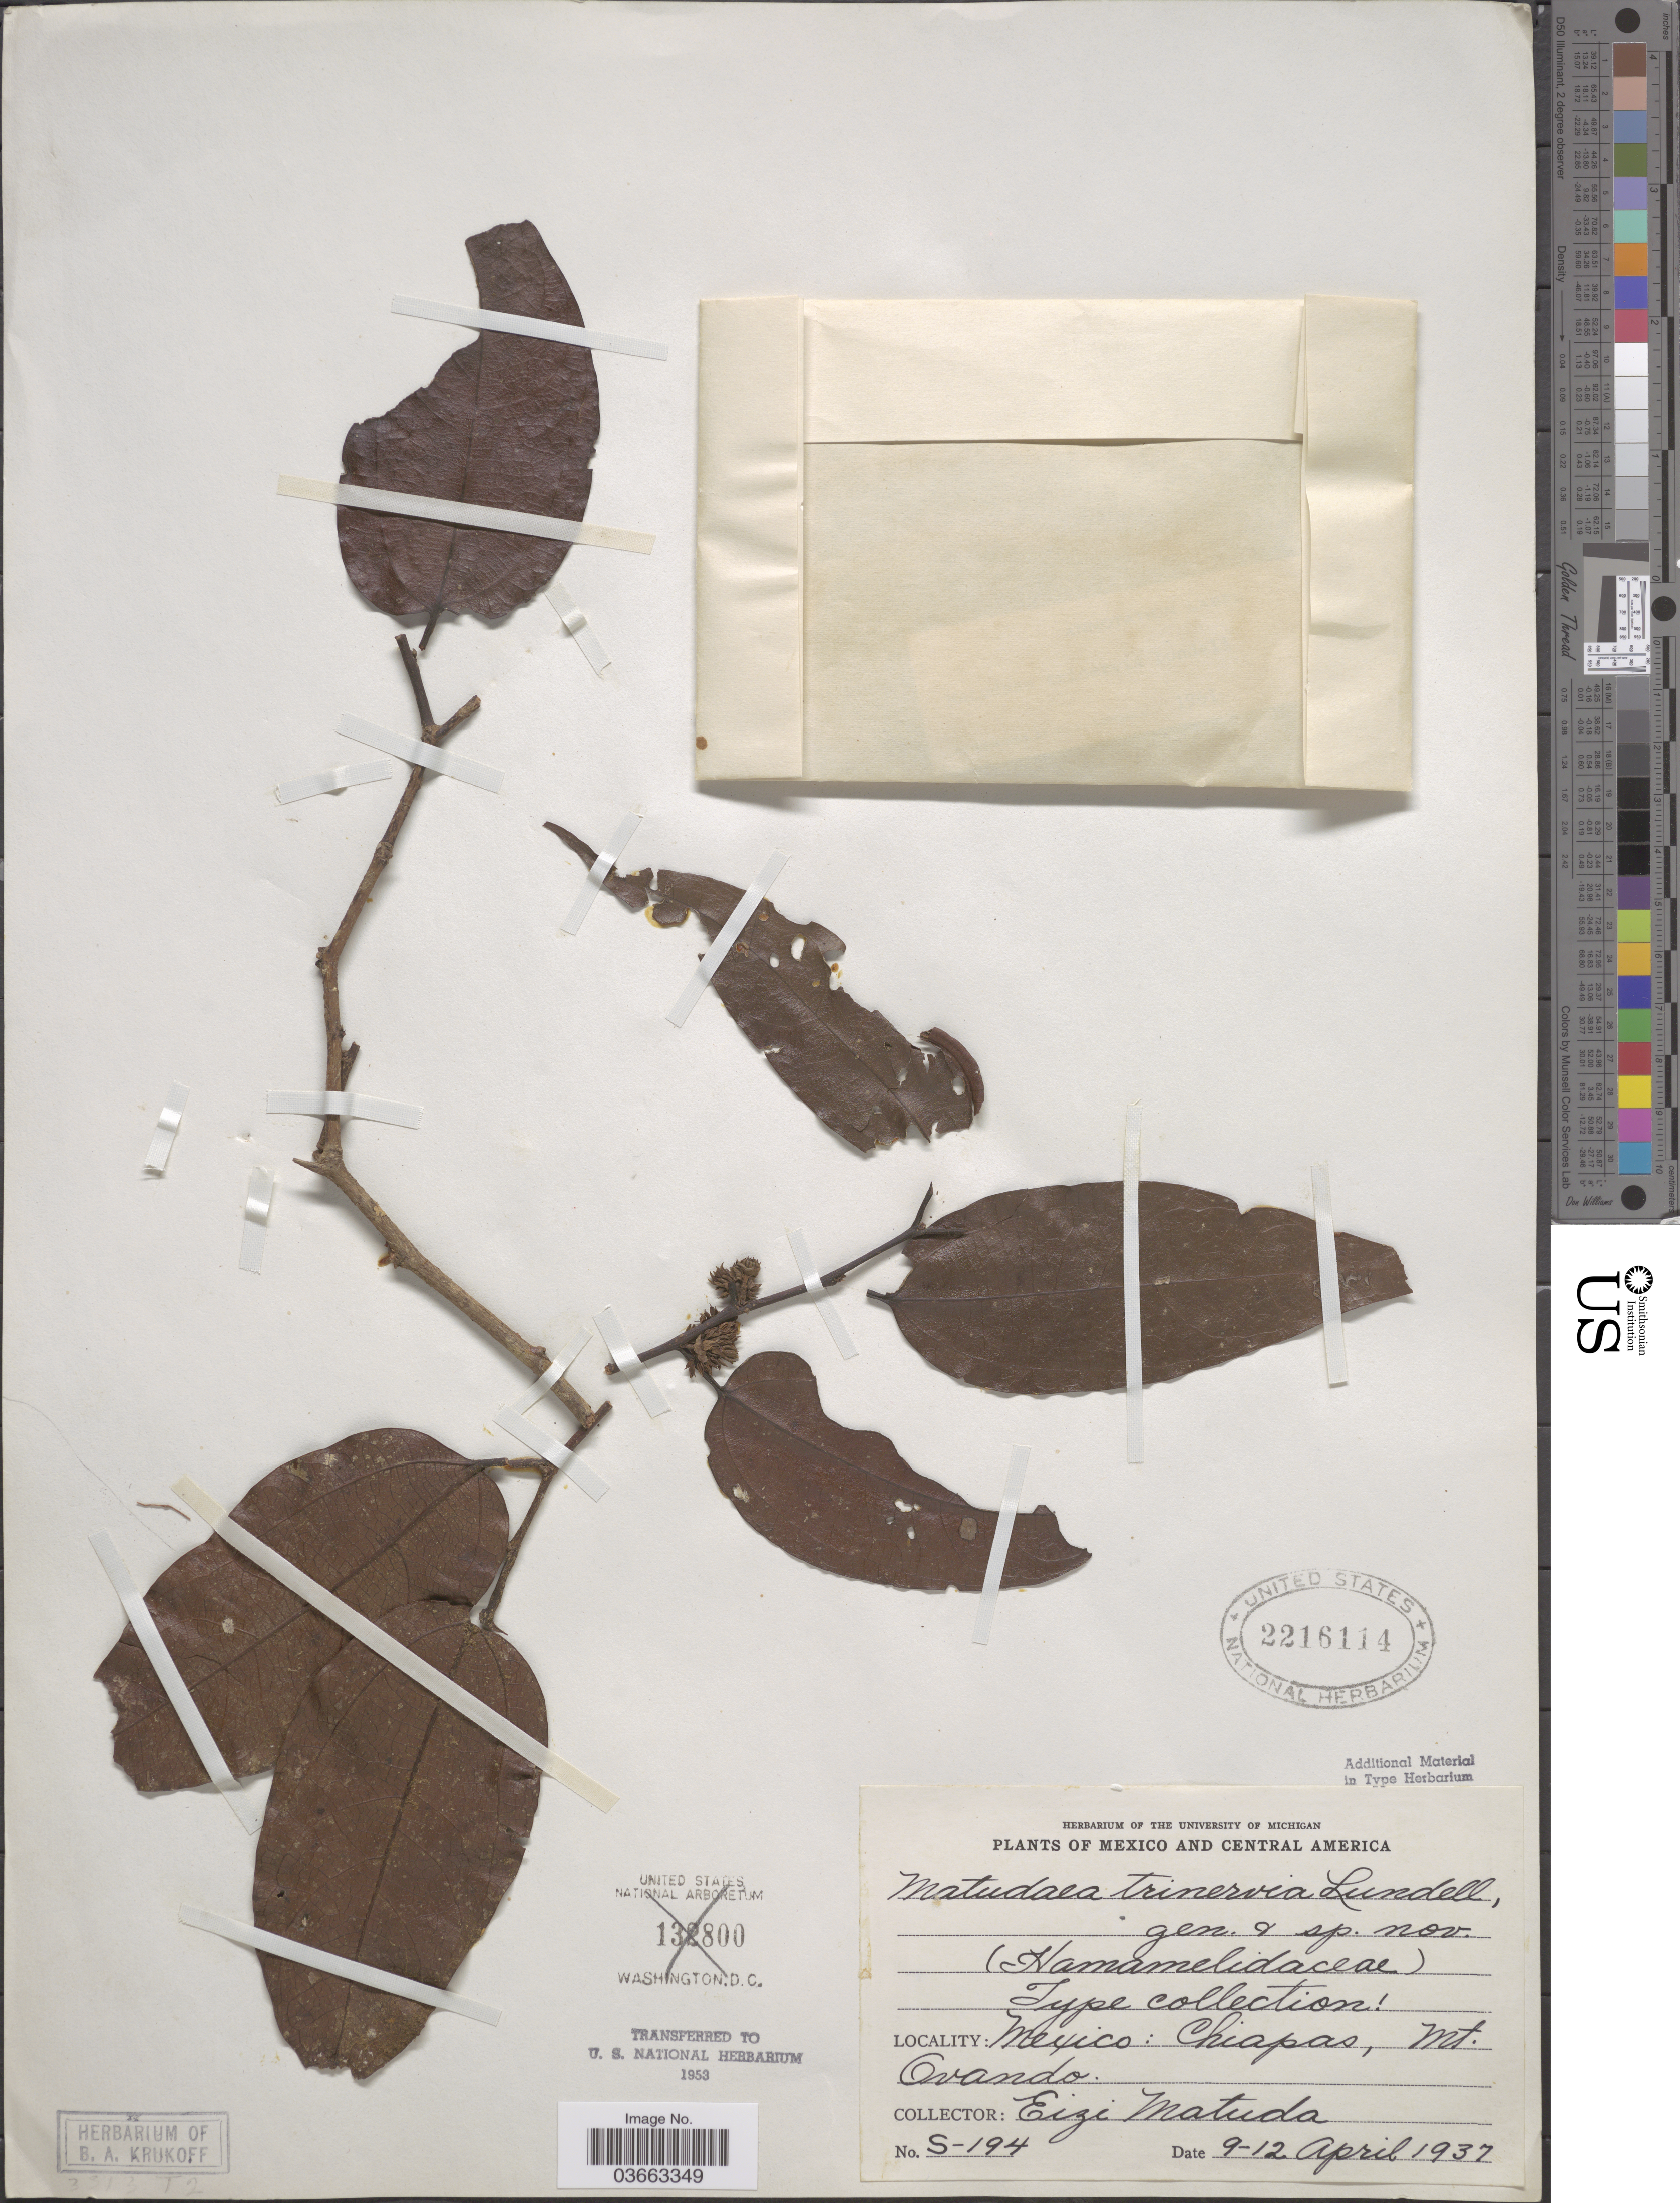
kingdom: Plantae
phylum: Tracheophyta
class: Magnoliopsida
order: Saxifragales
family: Hamamelidaceae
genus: Matudaea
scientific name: Matudaea trinervia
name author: Lundell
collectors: E. Matuda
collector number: S-194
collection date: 1937-04-09/1937-04-12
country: Mexico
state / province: Chiapas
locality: Mt. Ovando.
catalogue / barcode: US 2216114